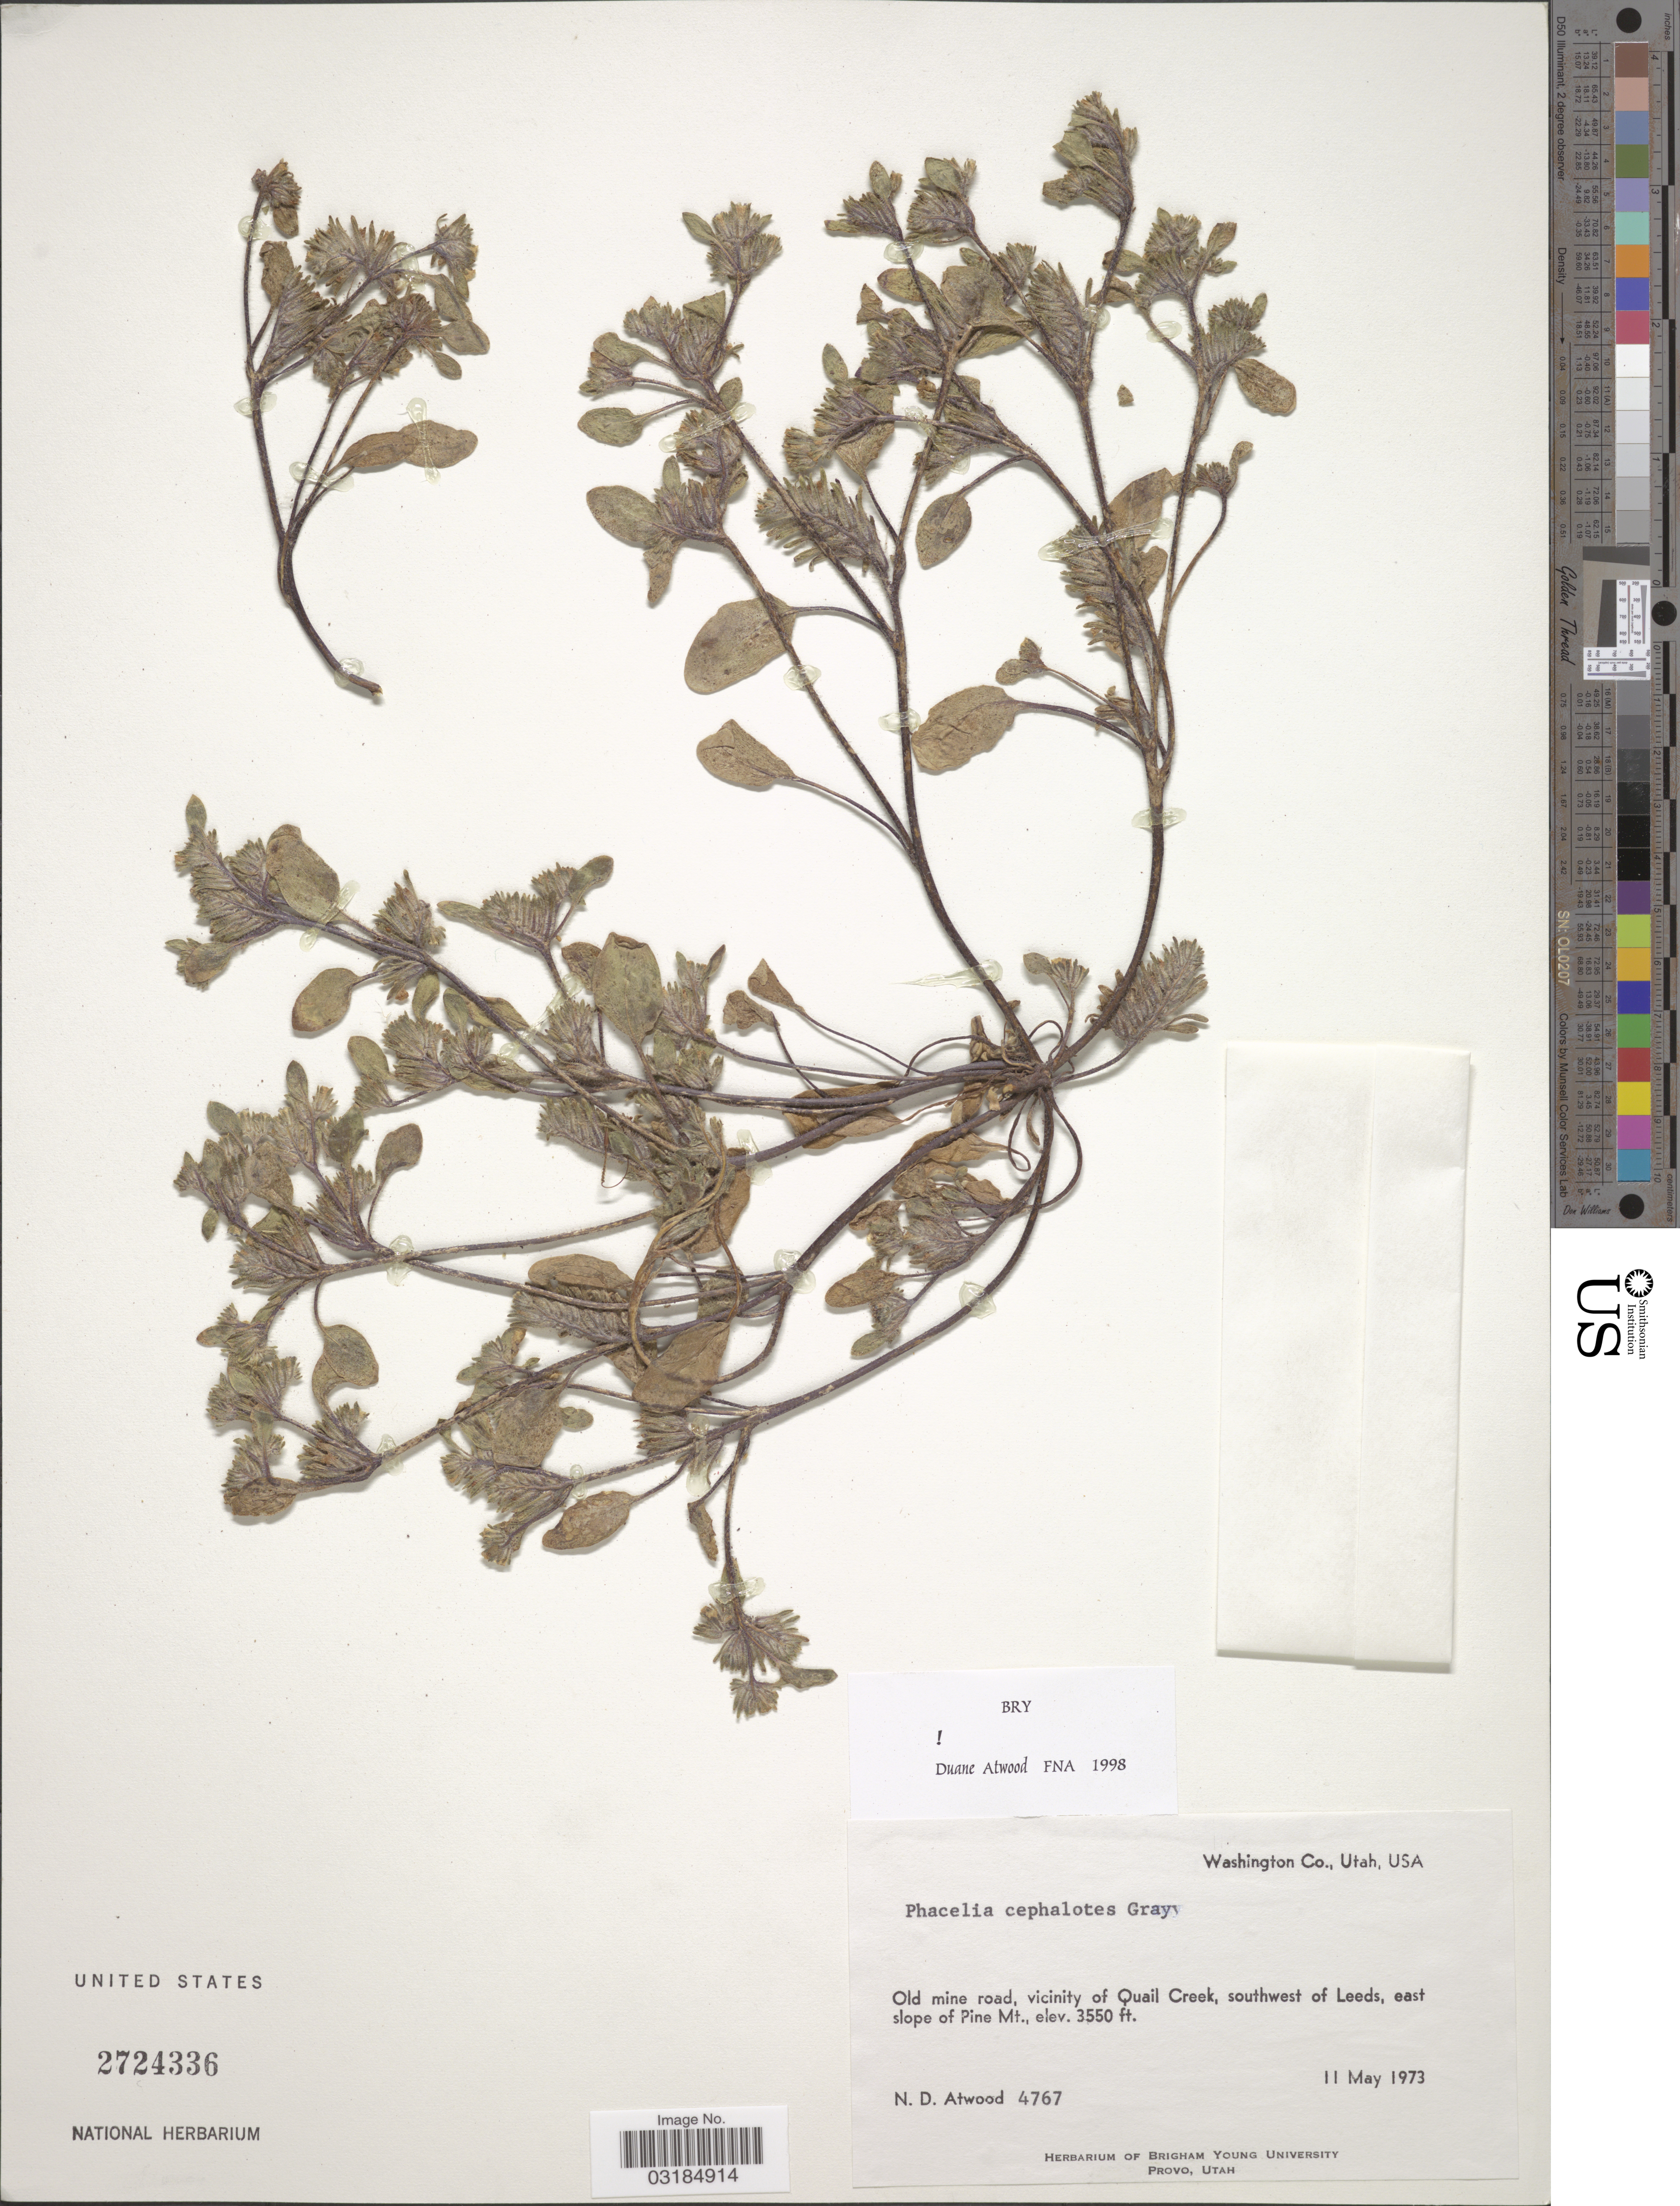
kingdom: Plantae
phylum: Tracheophyta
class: Magnoliopsida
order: Boraginales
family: Hydrophyllaceae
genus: Phacelia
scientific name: Phacelia cephalotes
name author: A. Gray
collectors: N. Atwood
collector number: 4767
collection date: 1973-05-11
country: United States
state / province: Utah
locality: Washington Co. Old mine road, vicinity of Quail Creek, southwest of Leeds, east slope of Pine Mt.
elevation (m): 1082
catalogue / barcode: US 2724336